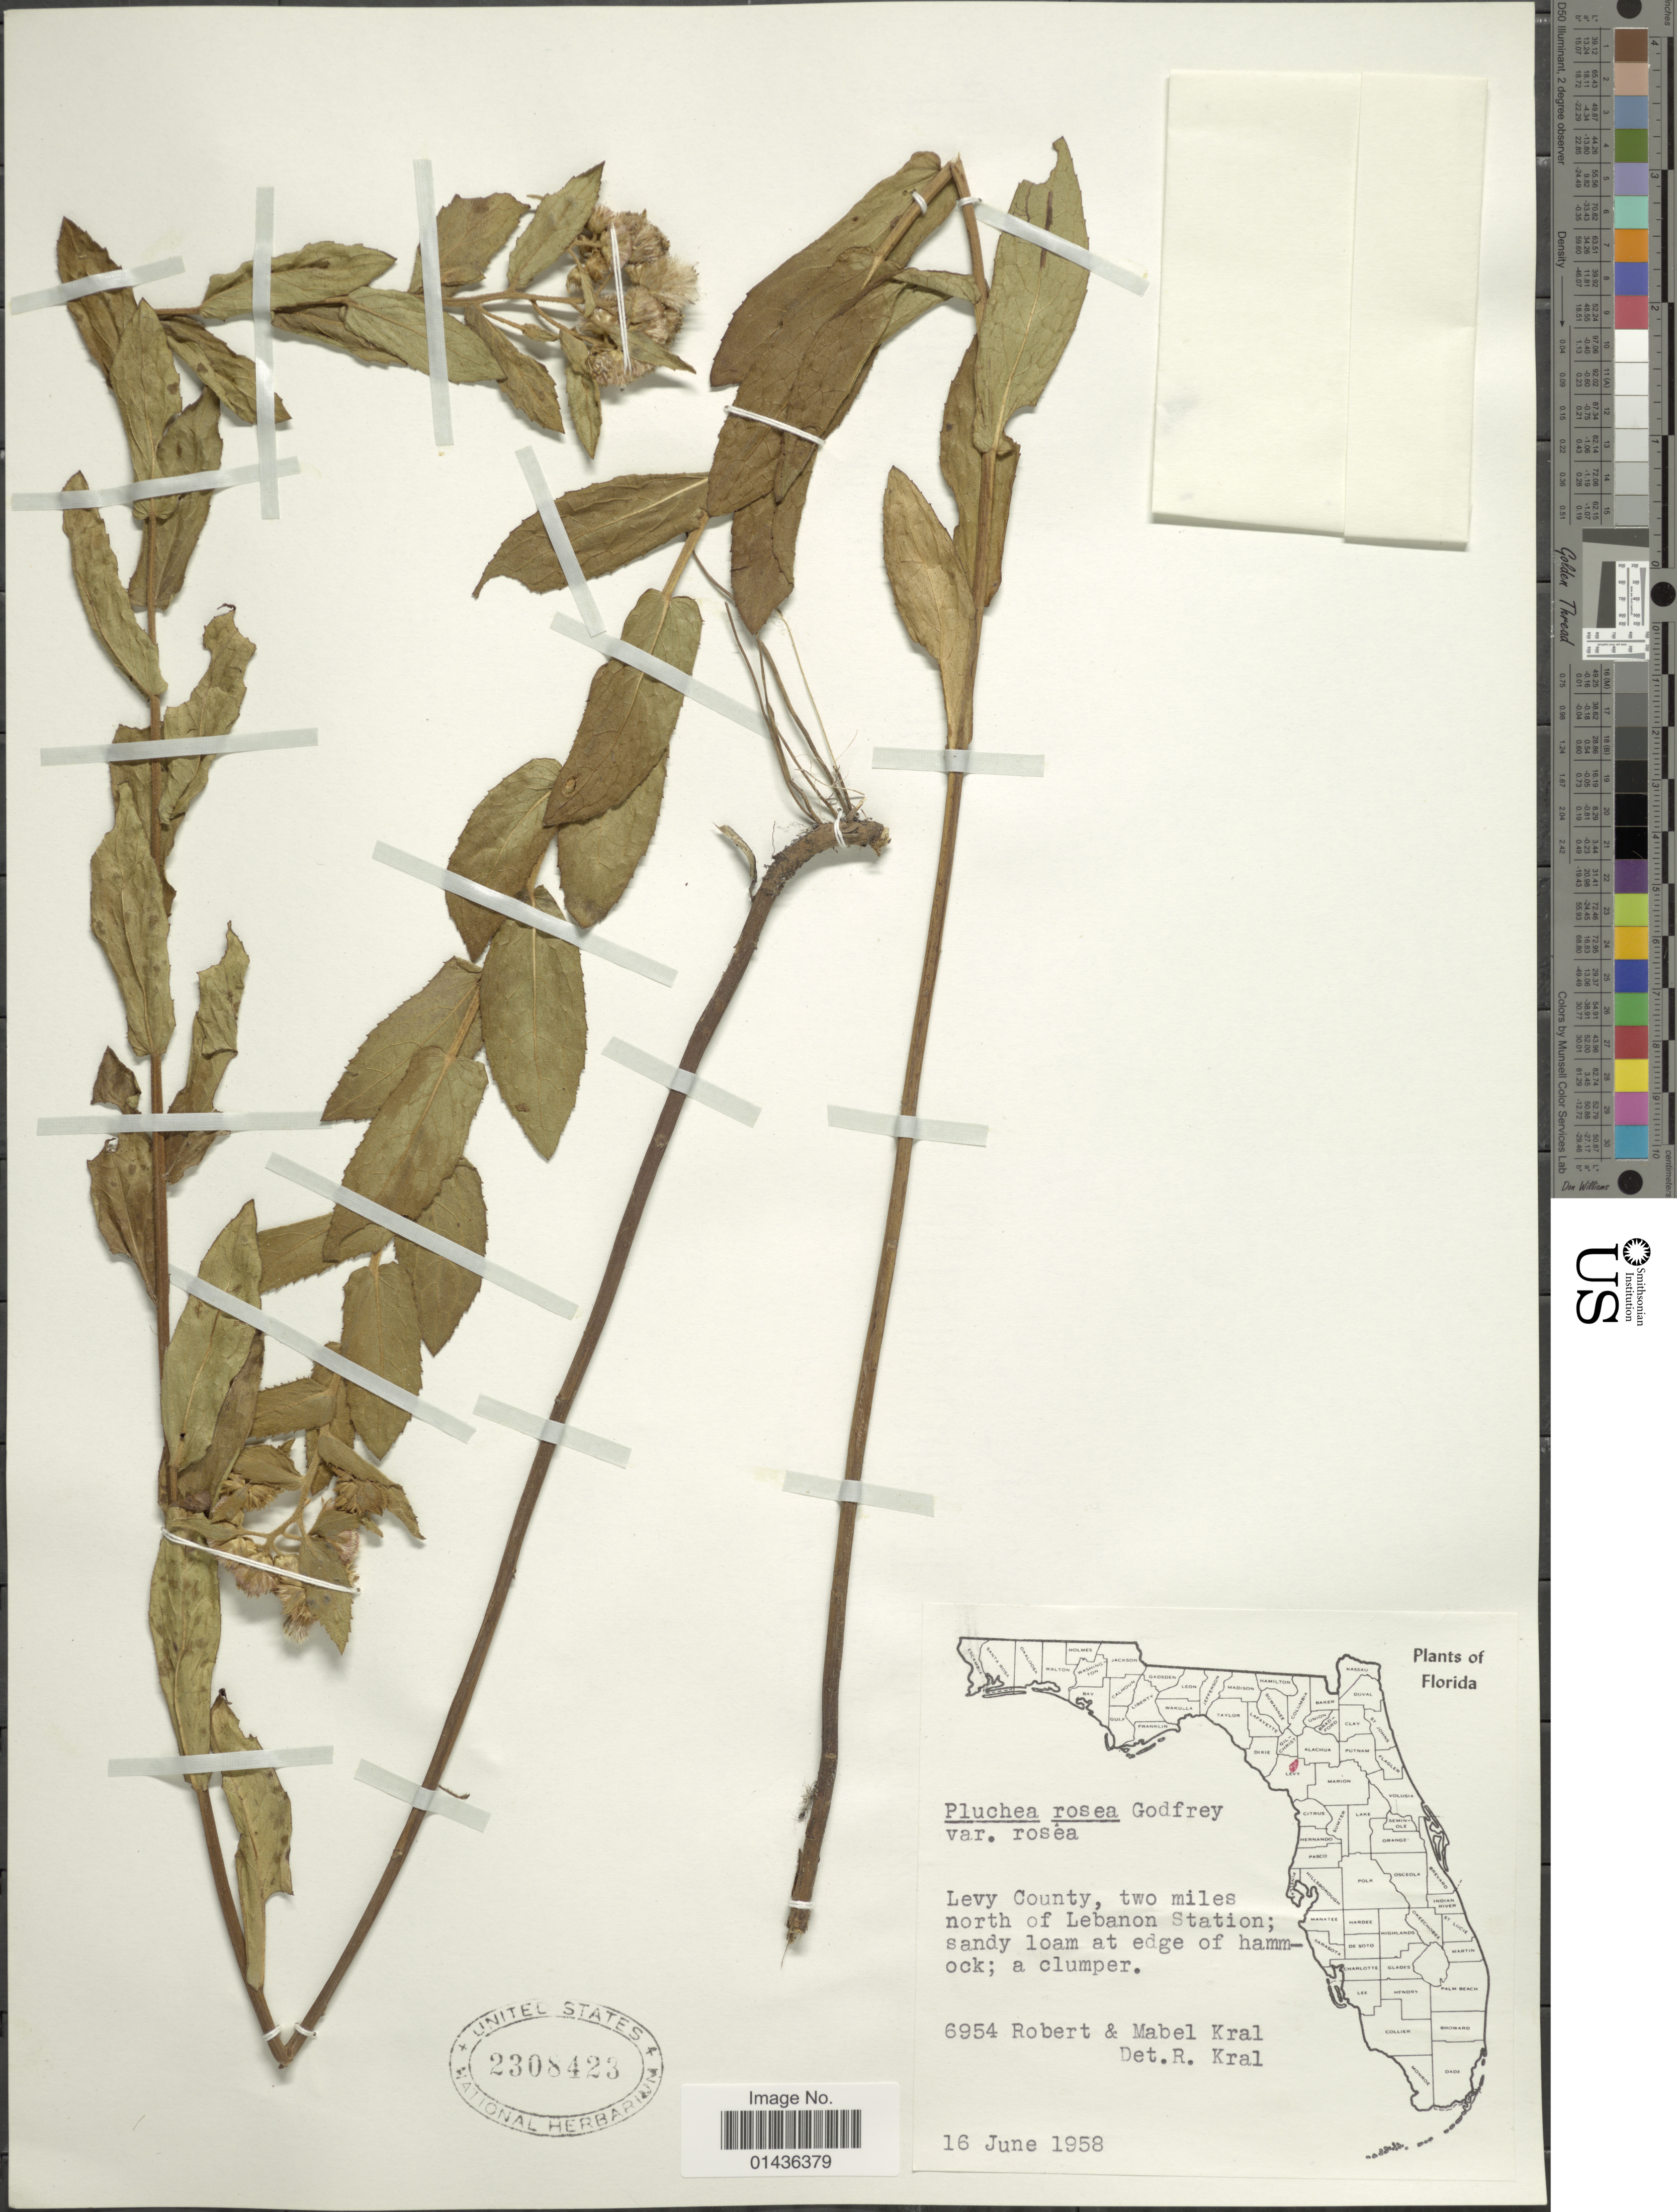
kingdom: Plantae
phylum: Tracheophyta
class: Magnoliopsida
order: Asterales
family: Asteraceae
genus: Pluchea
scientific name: Pluchea rosea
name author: R.K. Godfrey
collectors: R. Kral & M. Kral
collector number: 6954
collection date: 1958-06-16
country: United States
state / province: Florida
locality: Levy County, two miles north of Lebanon Station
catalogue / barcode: US 2308423